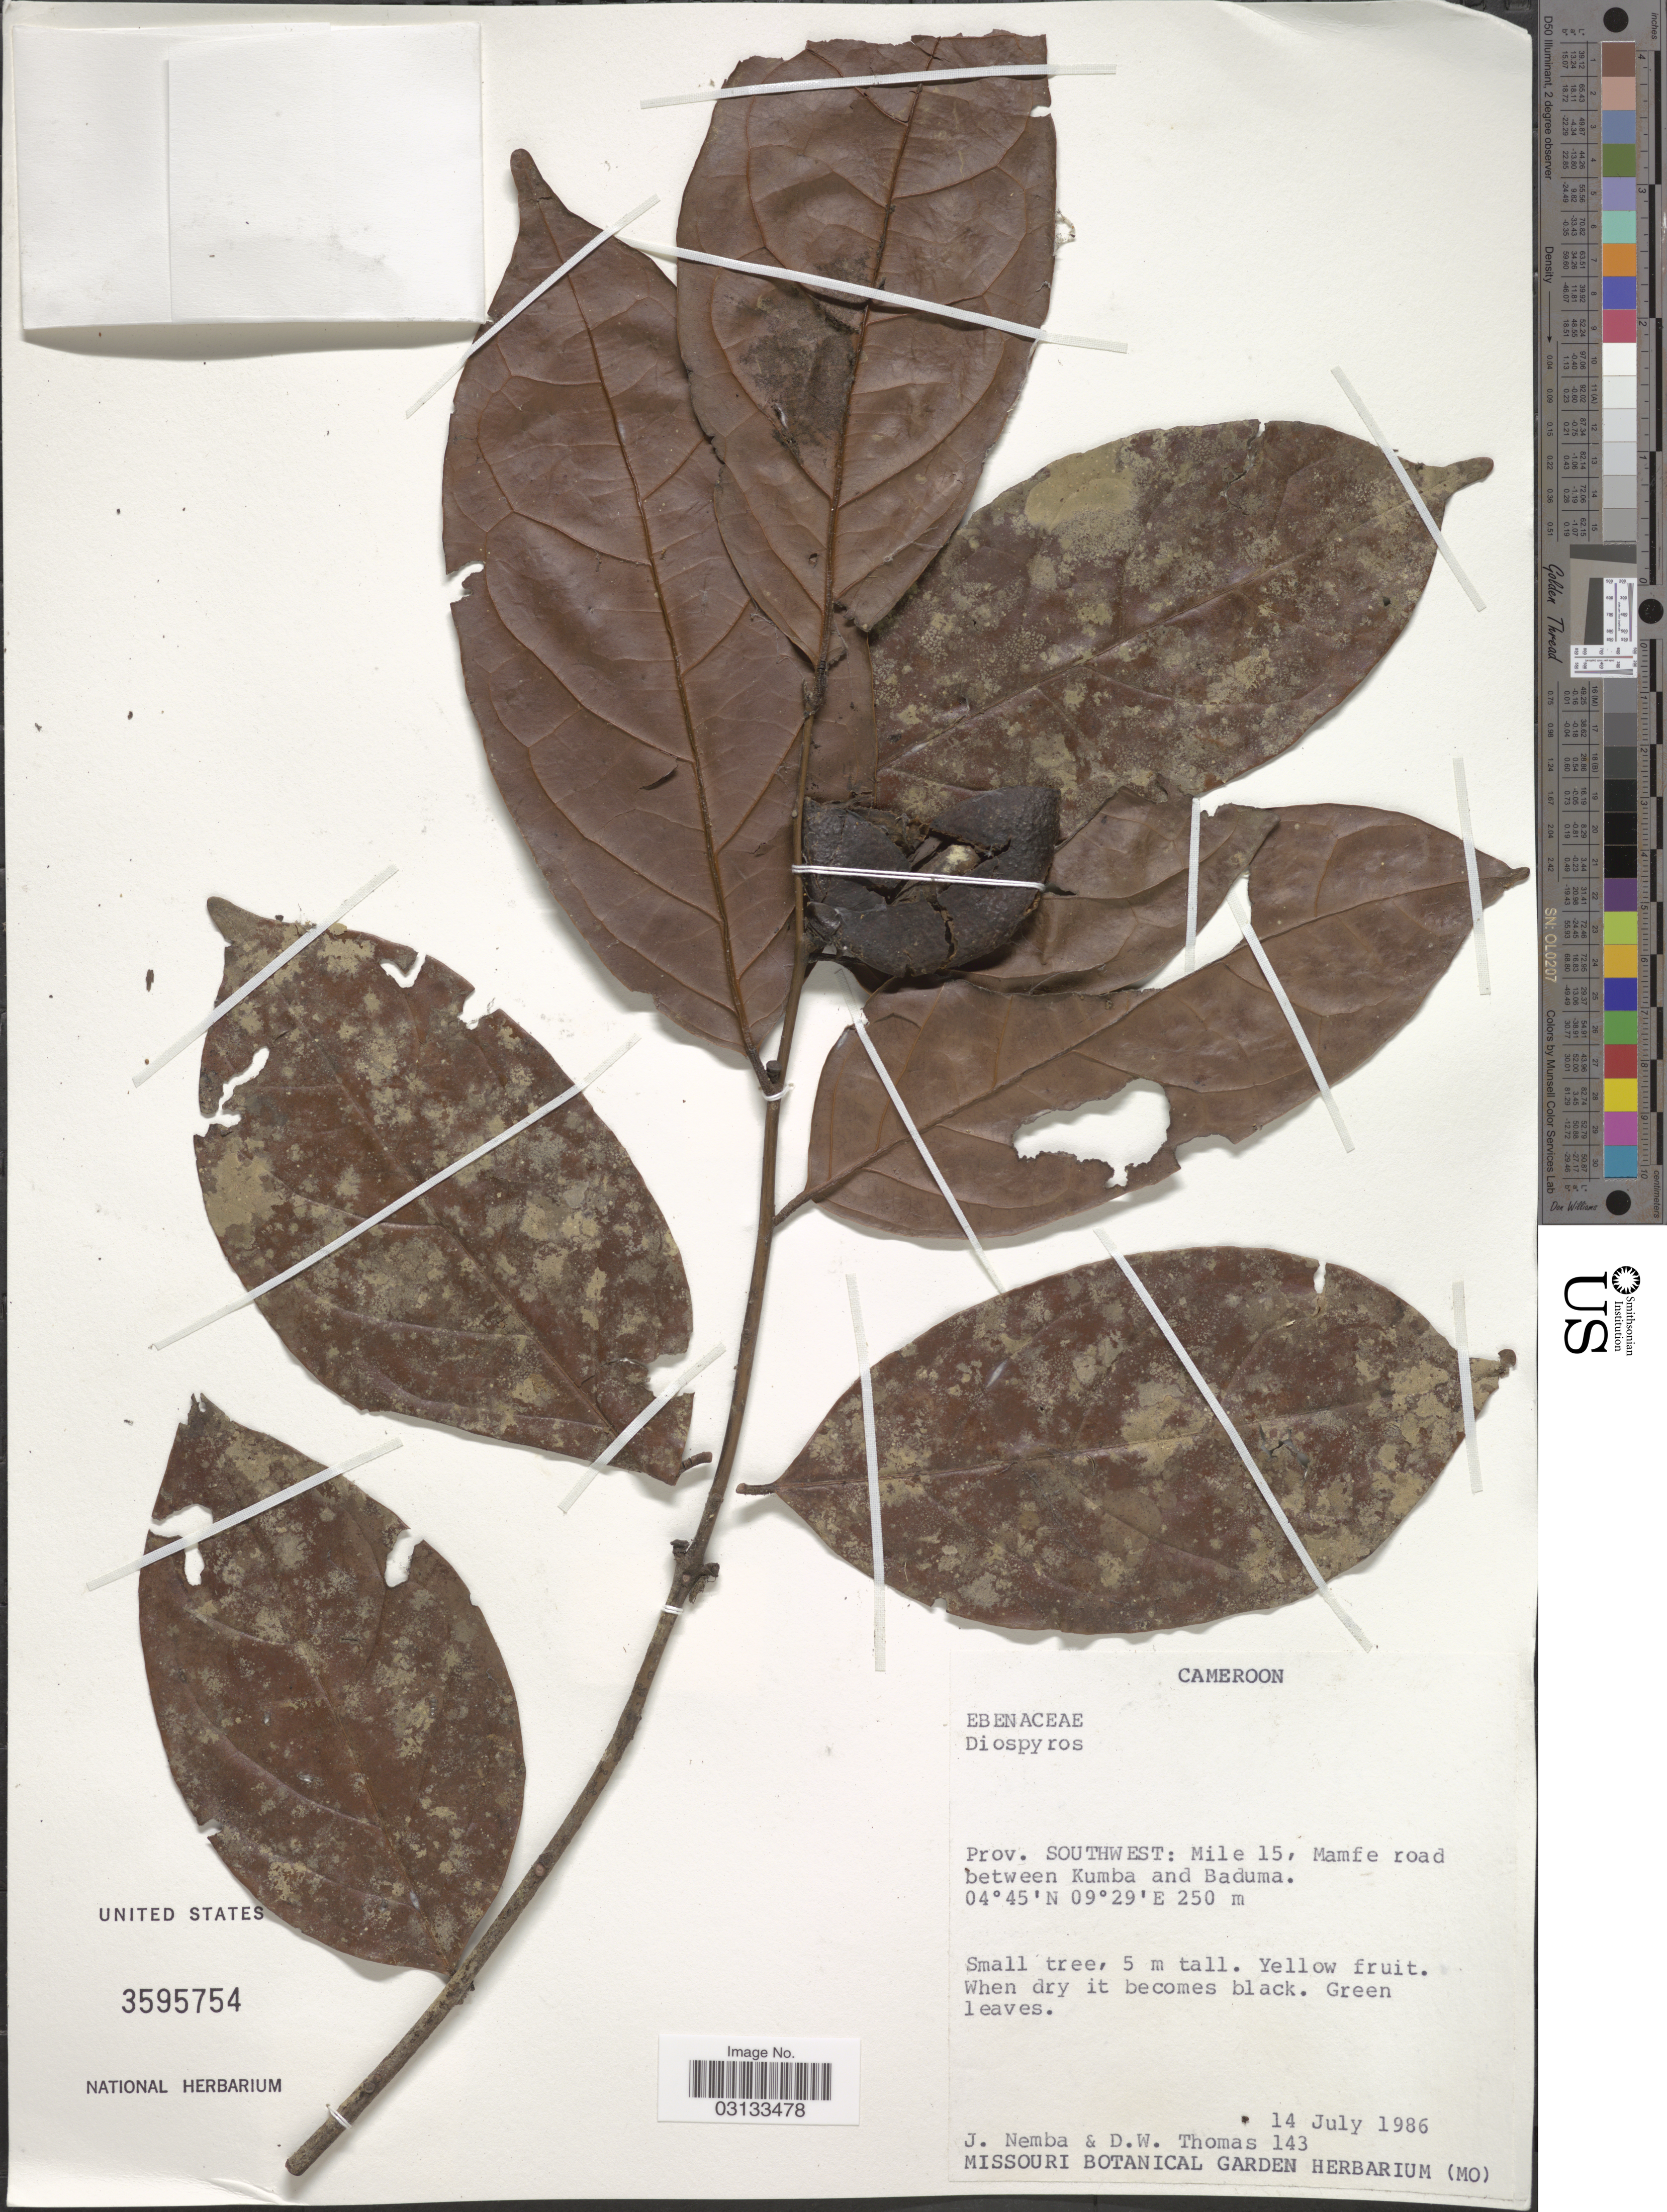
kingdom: Plantae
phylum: Tracheophyta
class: Magnoliopsida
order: Ericales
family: Ebenaceae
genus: Diospyros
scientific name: Diospyros sp.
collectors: J. Nemba & D. W. Thomas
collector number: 143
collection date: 1986-07-14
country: Cameroon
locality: Prov. Southwest: Mile 15, Mamfe road between Kumba and Baduma.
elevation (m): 250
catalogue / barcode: US 3595754